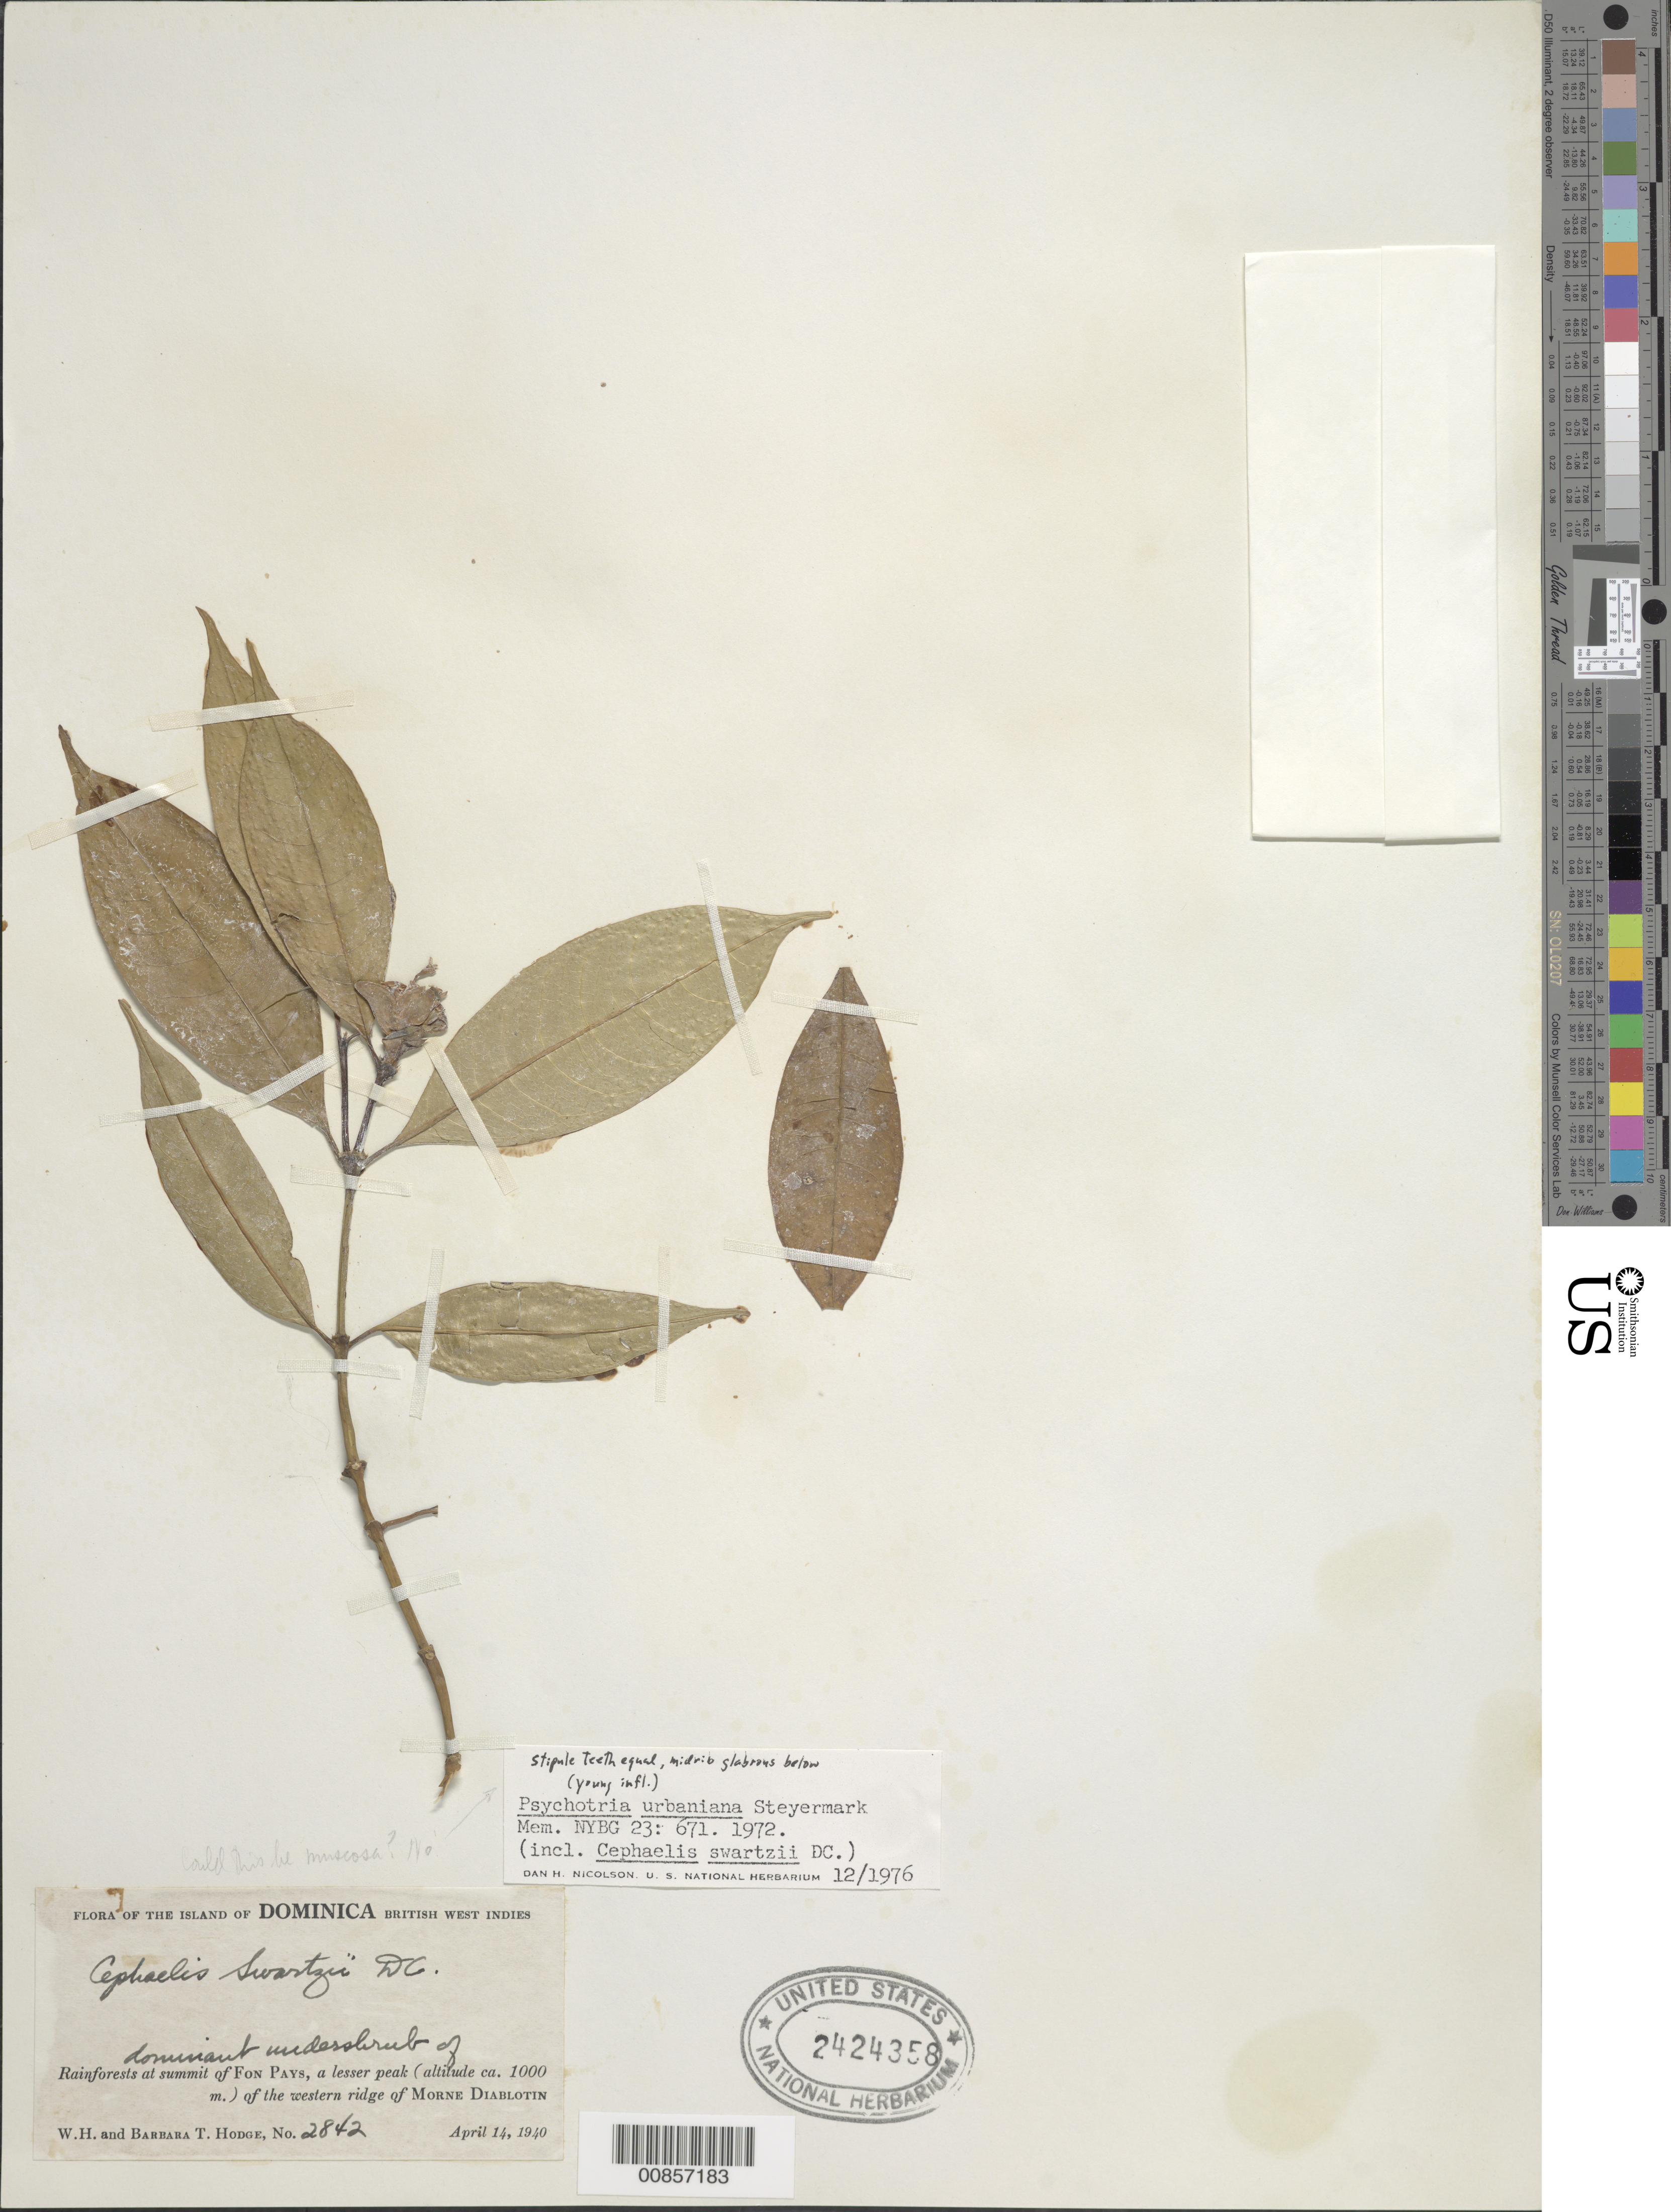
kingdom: Plantae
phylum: Tracheophyta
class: Magnoliopsida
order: Gentianales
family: Rubiaceae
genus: Psychotria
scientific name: Psychotria urbaniana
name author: Steyerm.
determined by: Nicolson, Dan H.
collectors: W. Hodge & B. Hodge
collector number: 2842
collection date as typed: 14 Apr 1940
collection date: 1940-04-14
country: Dominica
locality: Summit of Fon Pays, a lesser peak of the western ridge of Morne Diablotin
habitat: Montane rainforest, at summit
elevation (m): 1000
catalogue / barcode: US 2424358